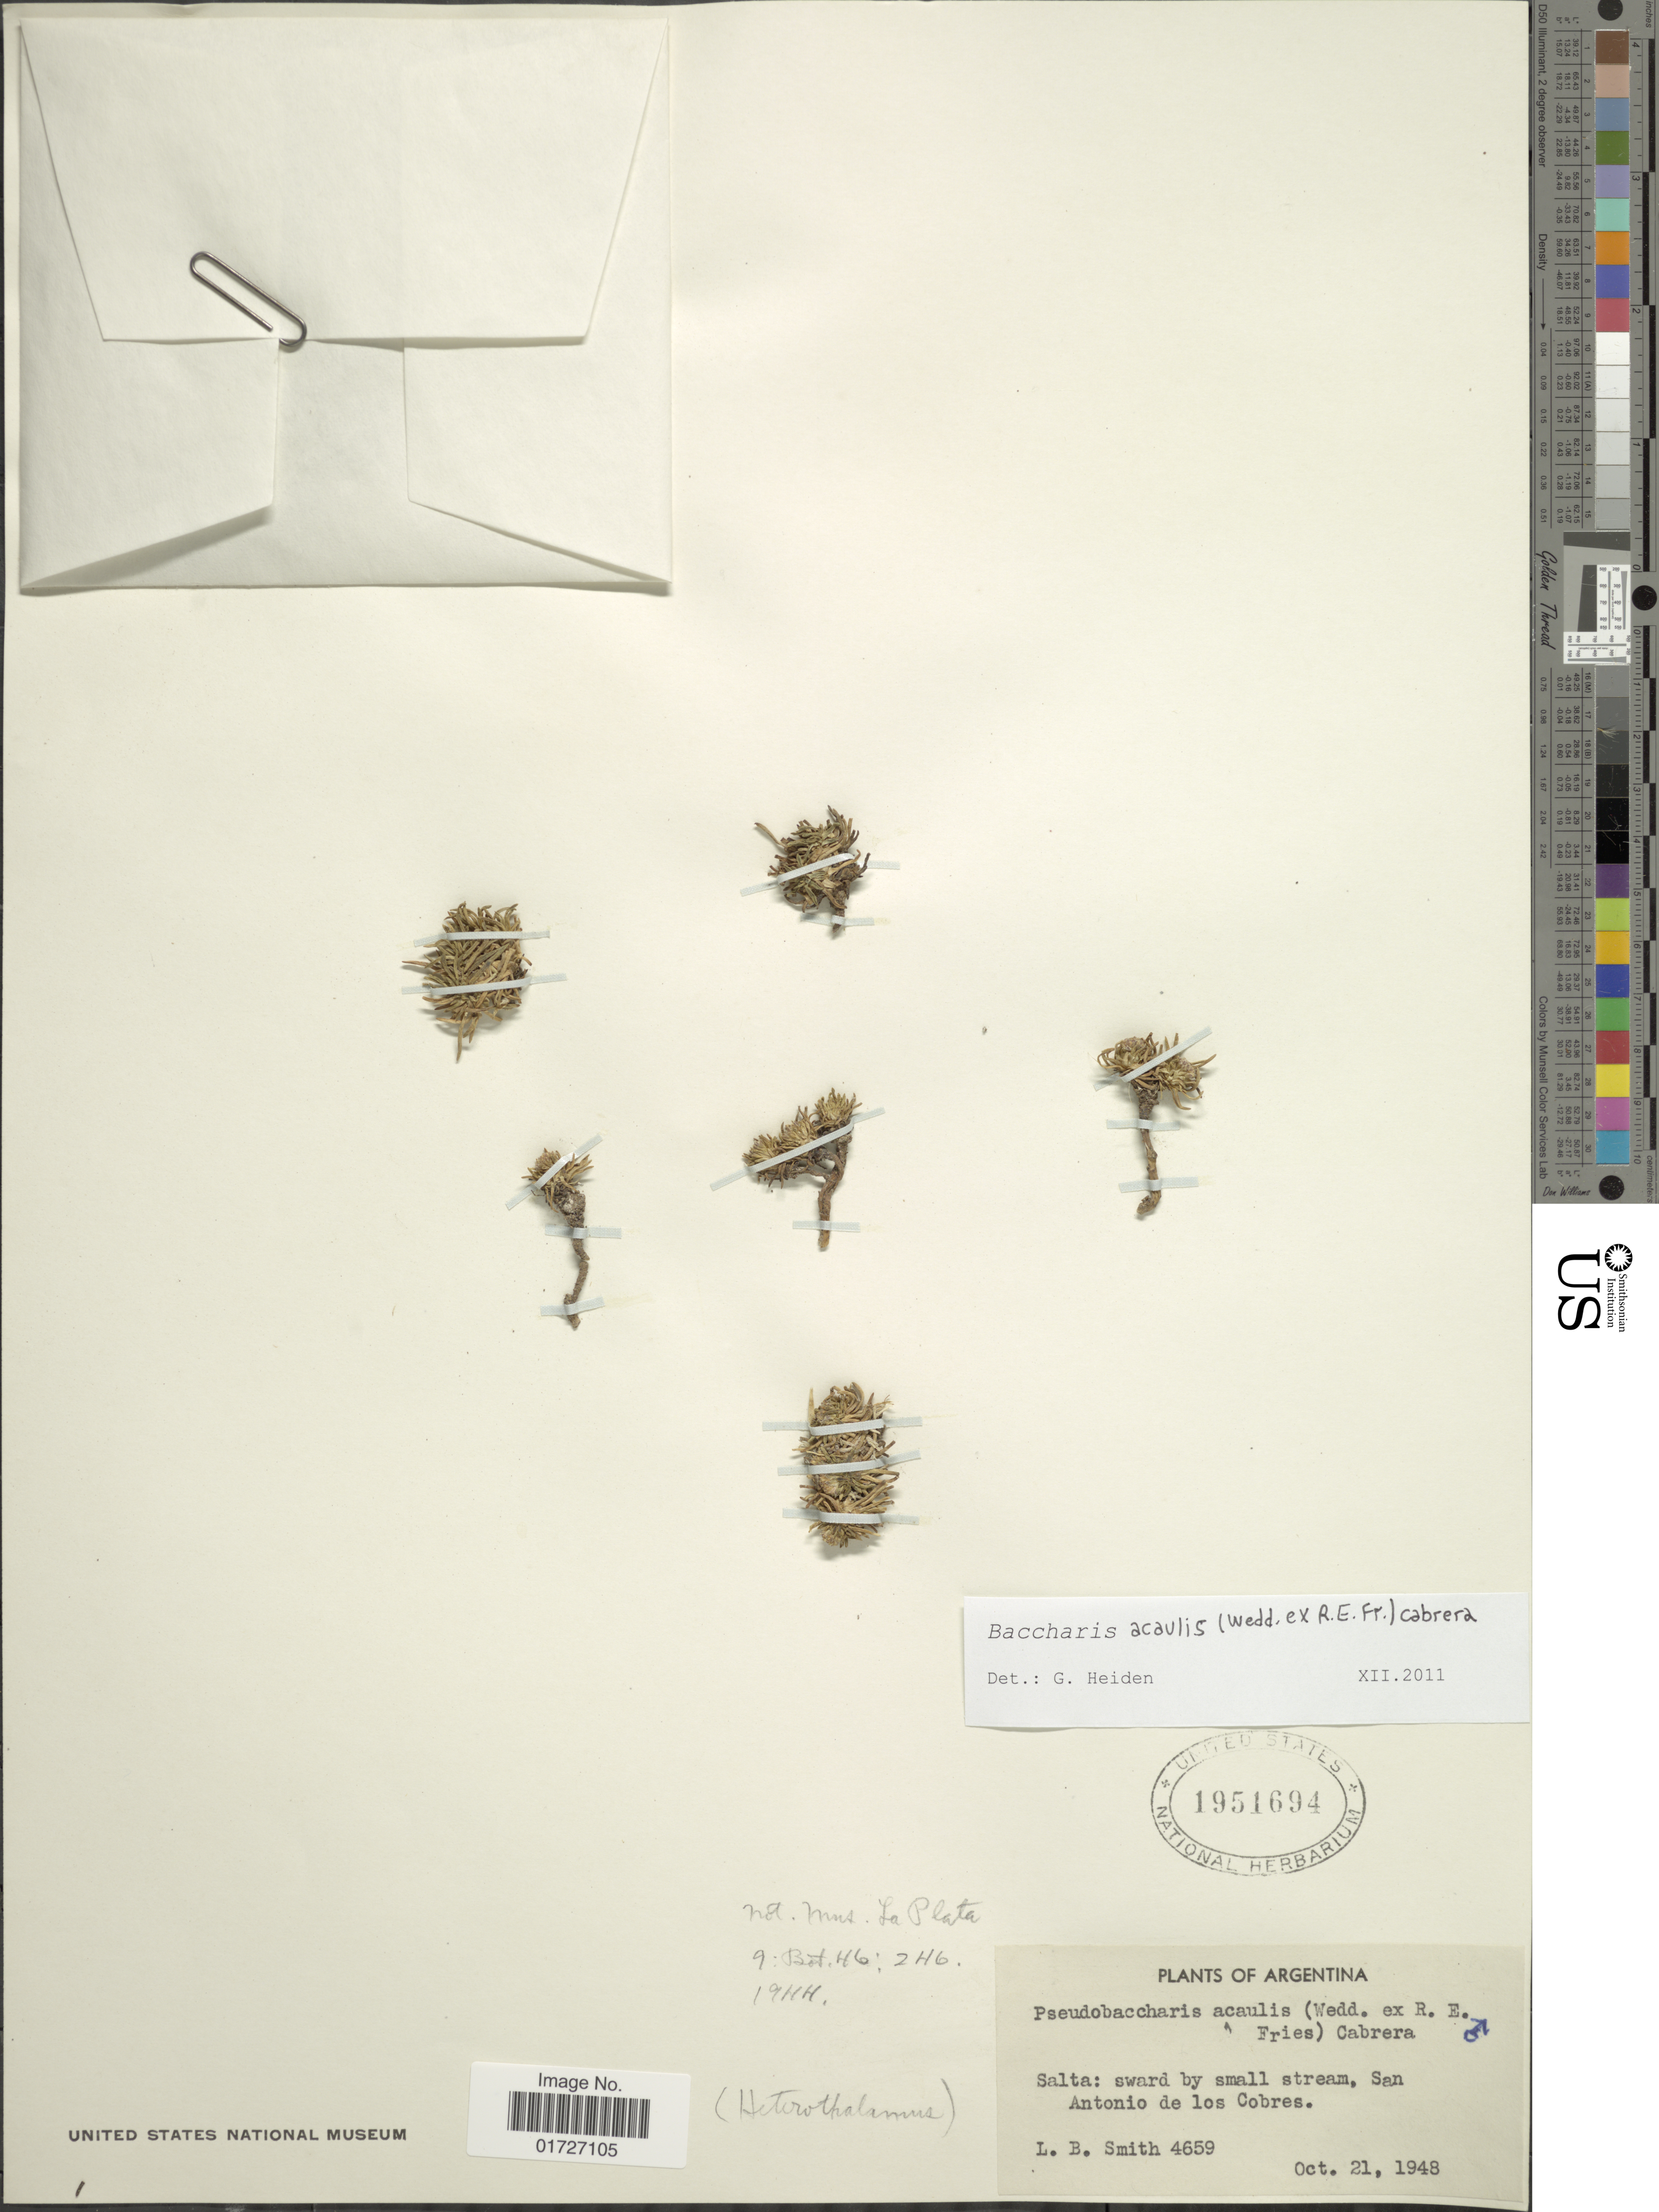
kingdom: Plantae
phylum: Tracheophyta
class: Magnoliopsida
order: Asterales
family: Asteraceae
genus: Baccharis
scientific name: Baccharis acaulis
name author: (Wedd. ex R.E. Fr.) Cabrera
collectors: L. Smith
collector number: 4659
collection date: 1948-10-21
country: Argentina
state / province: Salta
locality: San Antonio de los Cobres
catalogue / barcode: US 1951694